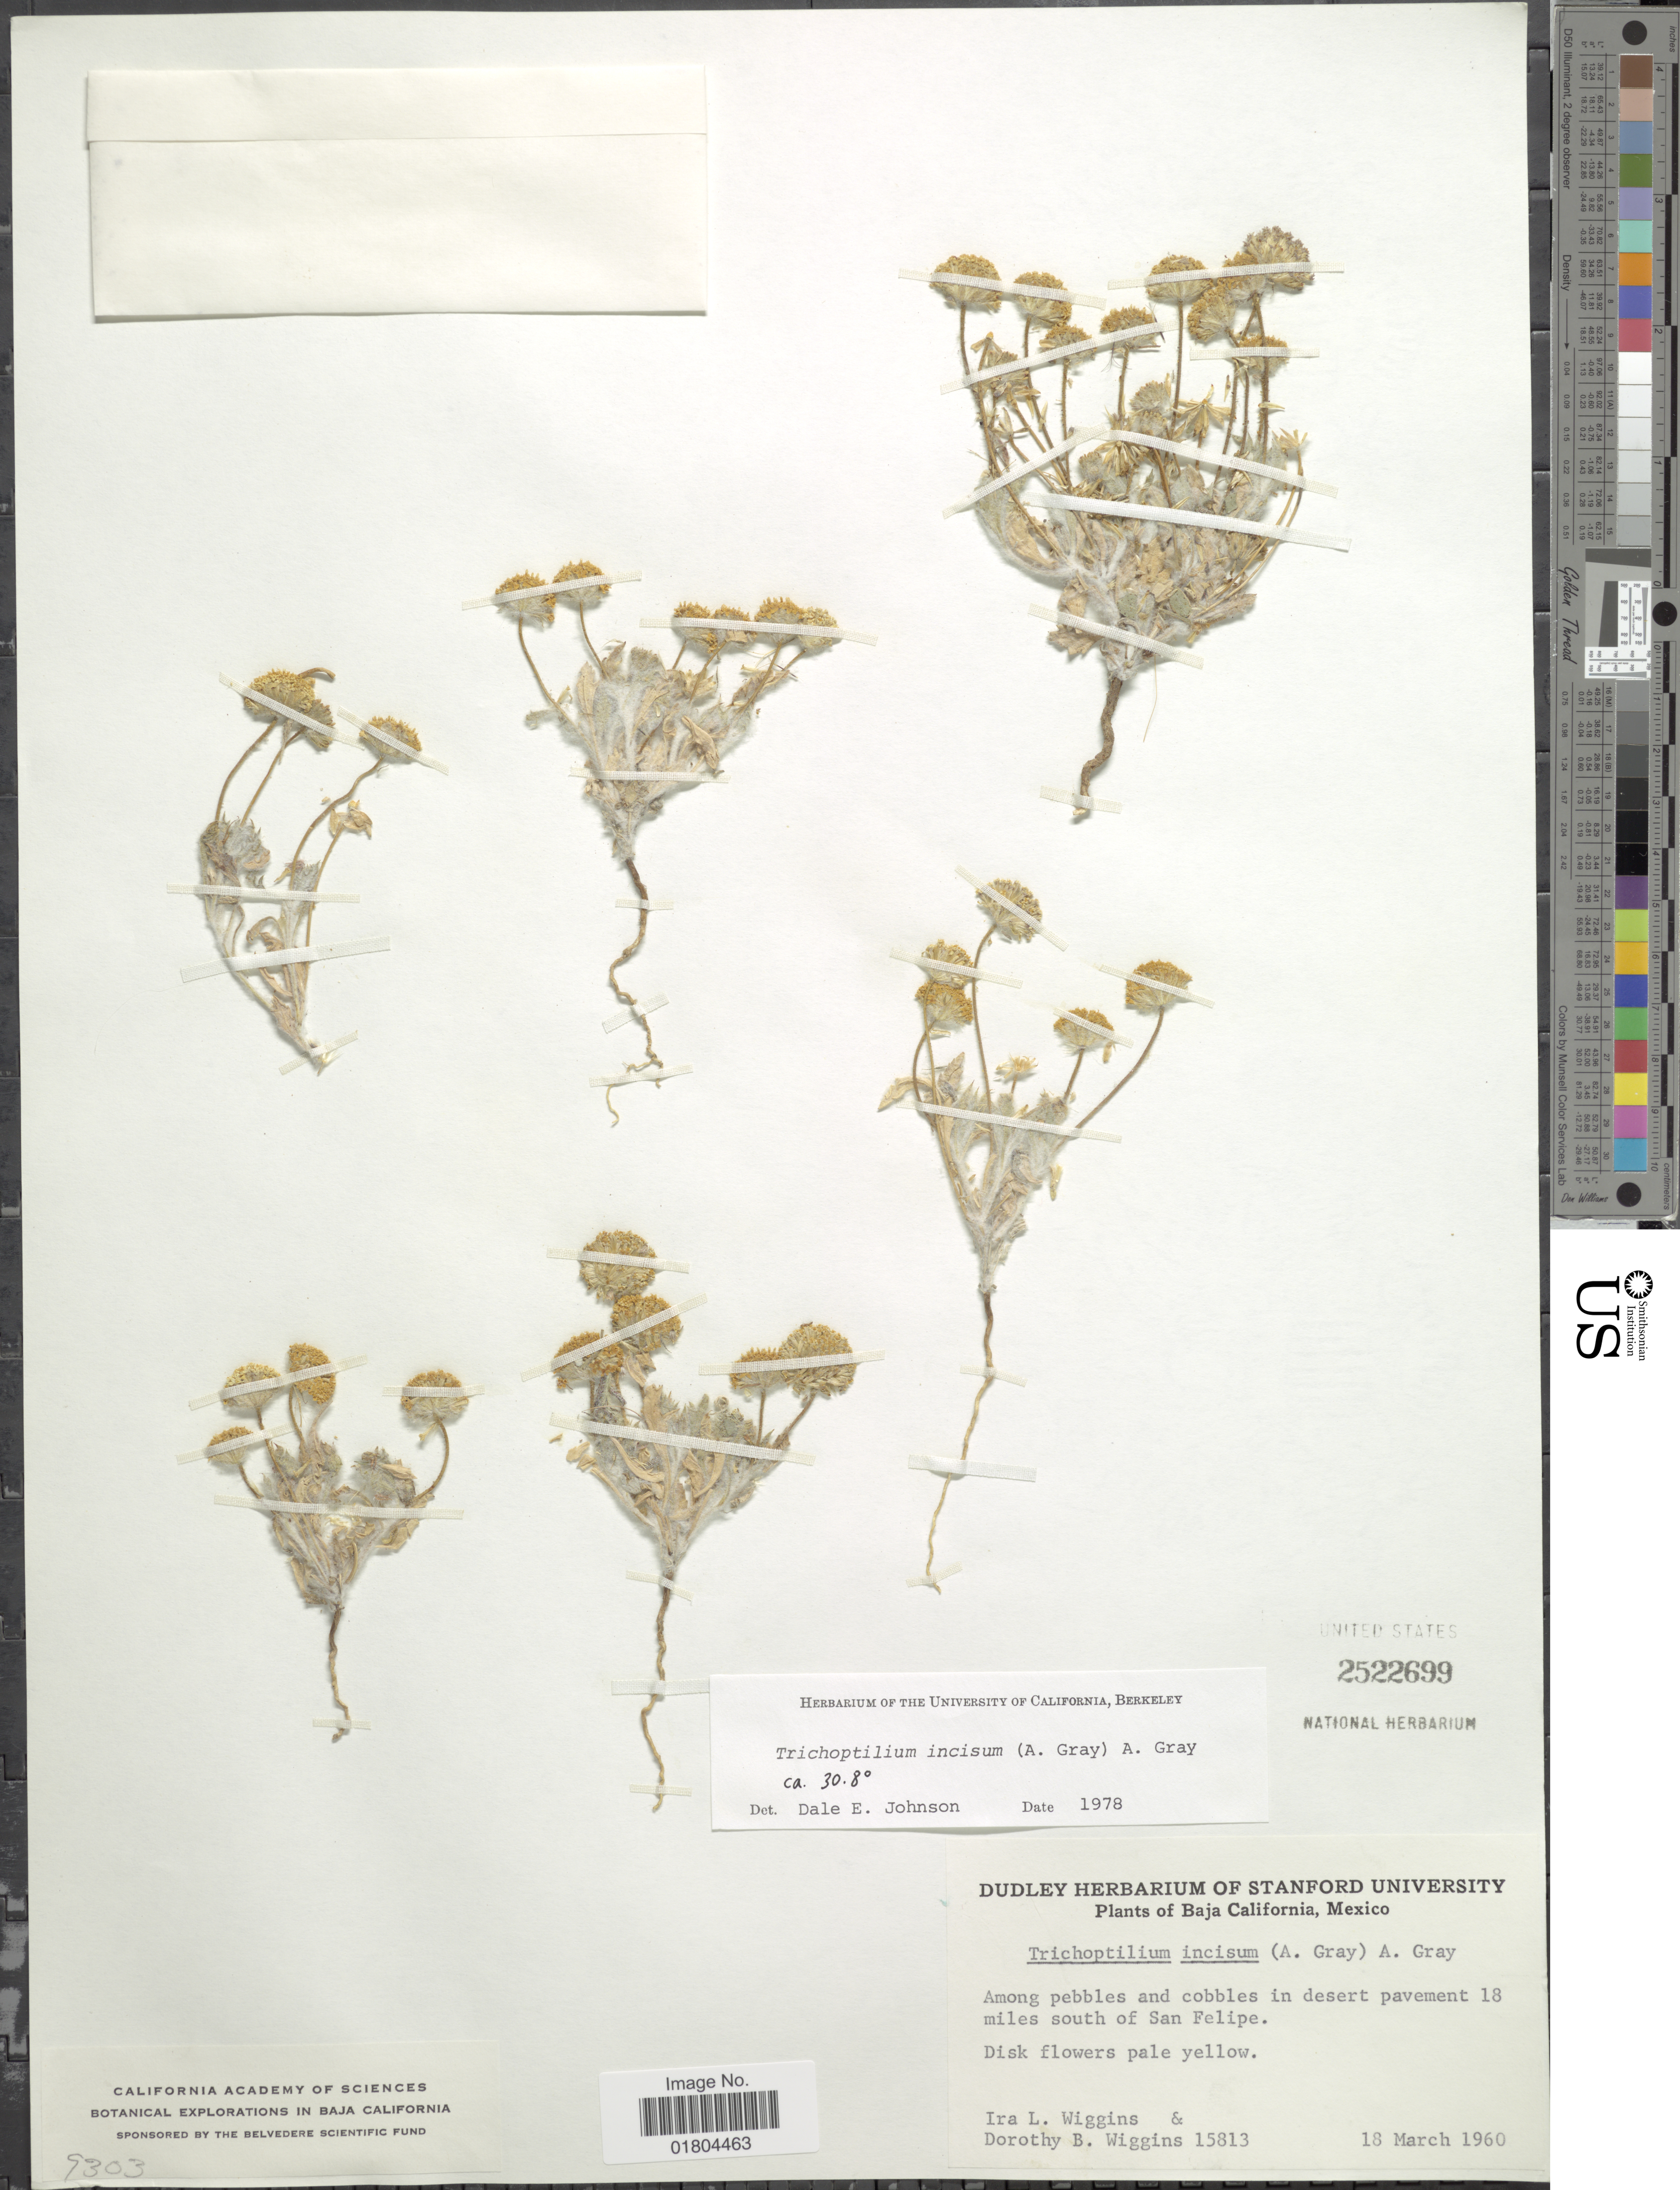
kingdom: Plantae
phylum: Tracheophyta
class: Magnoliopsida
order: Asterales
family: Asteraceae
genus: Trichoptilium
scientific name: Trichoptilium incisum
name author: (A. Gray) A. Gray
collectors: I. L. Wiggins & D. B. Wiggins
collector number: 15813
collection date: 1960-03-18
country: Mexico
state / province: Baja California Sur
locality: Among pebbles and cobbles in desert pavement 18 miles south of San Felipe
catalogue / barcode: US 2522699